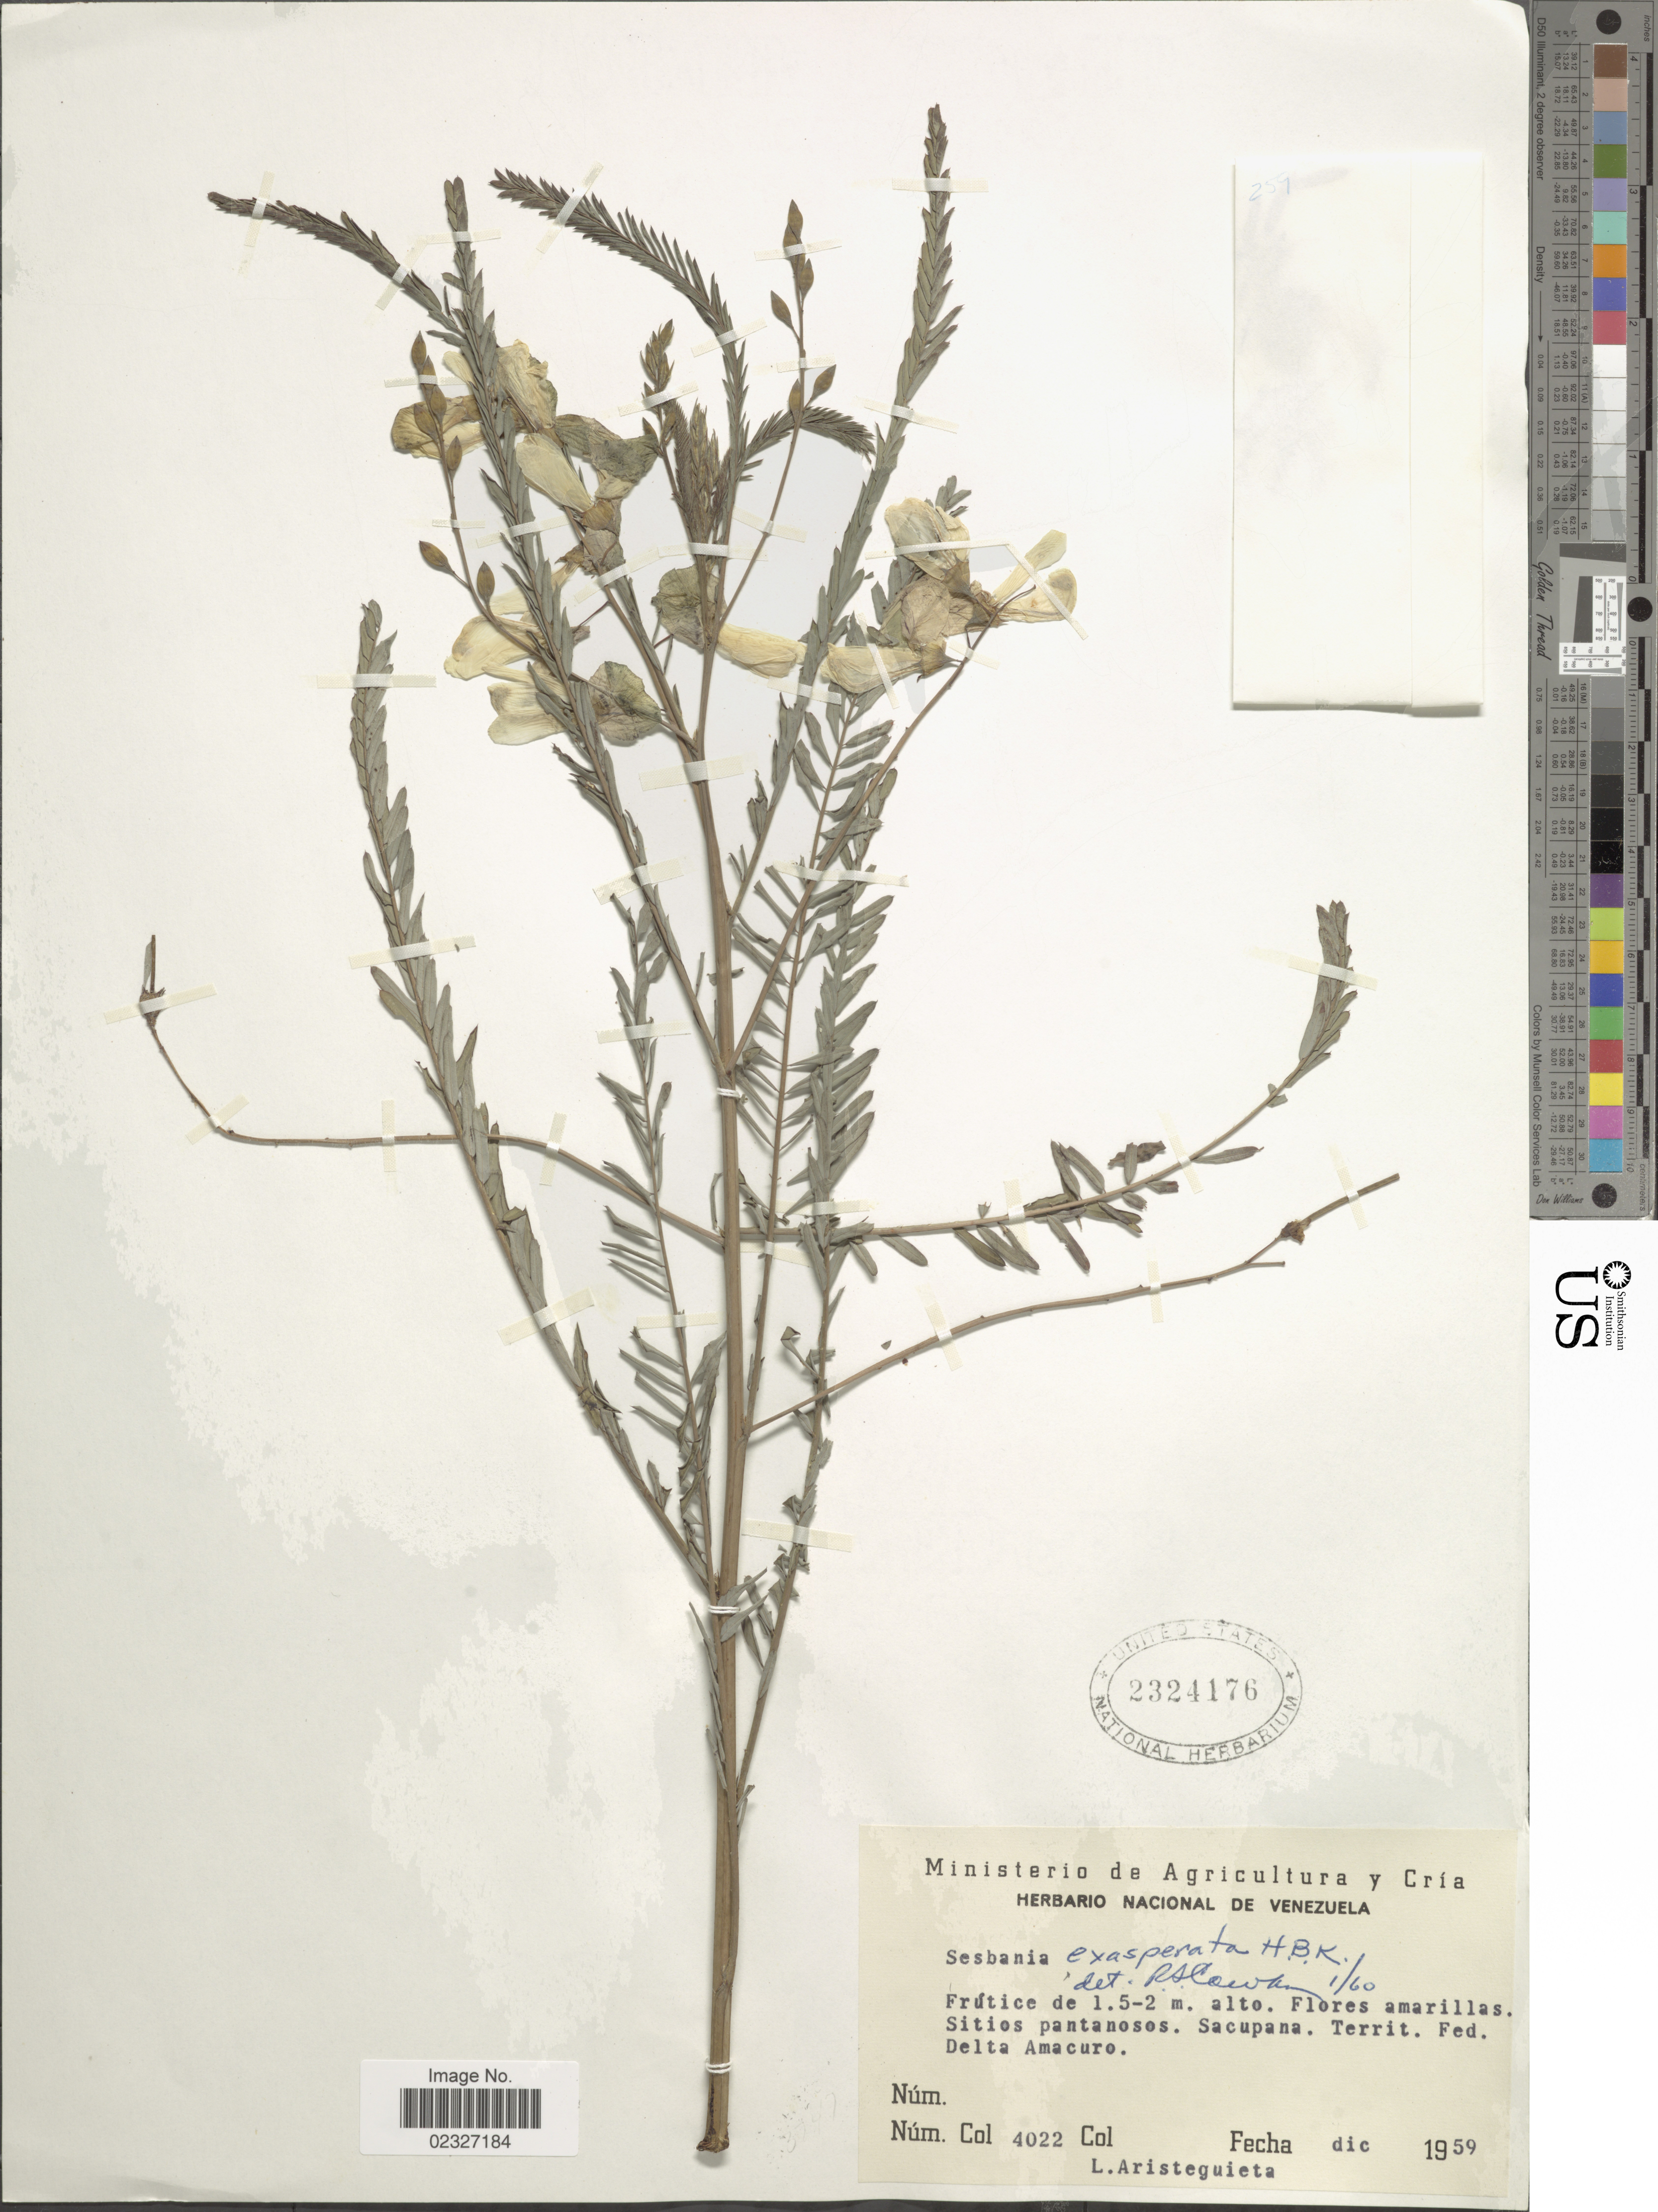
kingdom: Plantae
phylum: Tracheophyta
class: Magnoliopsida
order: Fabales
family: Fabaceae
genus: Sesbania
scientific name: Sesbania exasperata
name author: Kunth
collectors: L. Aristeguieta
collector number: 4022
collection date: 1959-12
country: Venezuela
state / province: Delta Amacuro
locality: Flores amarillas. Sitios pantanosos. Sacupana. territ. Fed. Delta Amacuro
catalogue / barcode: US 2324176